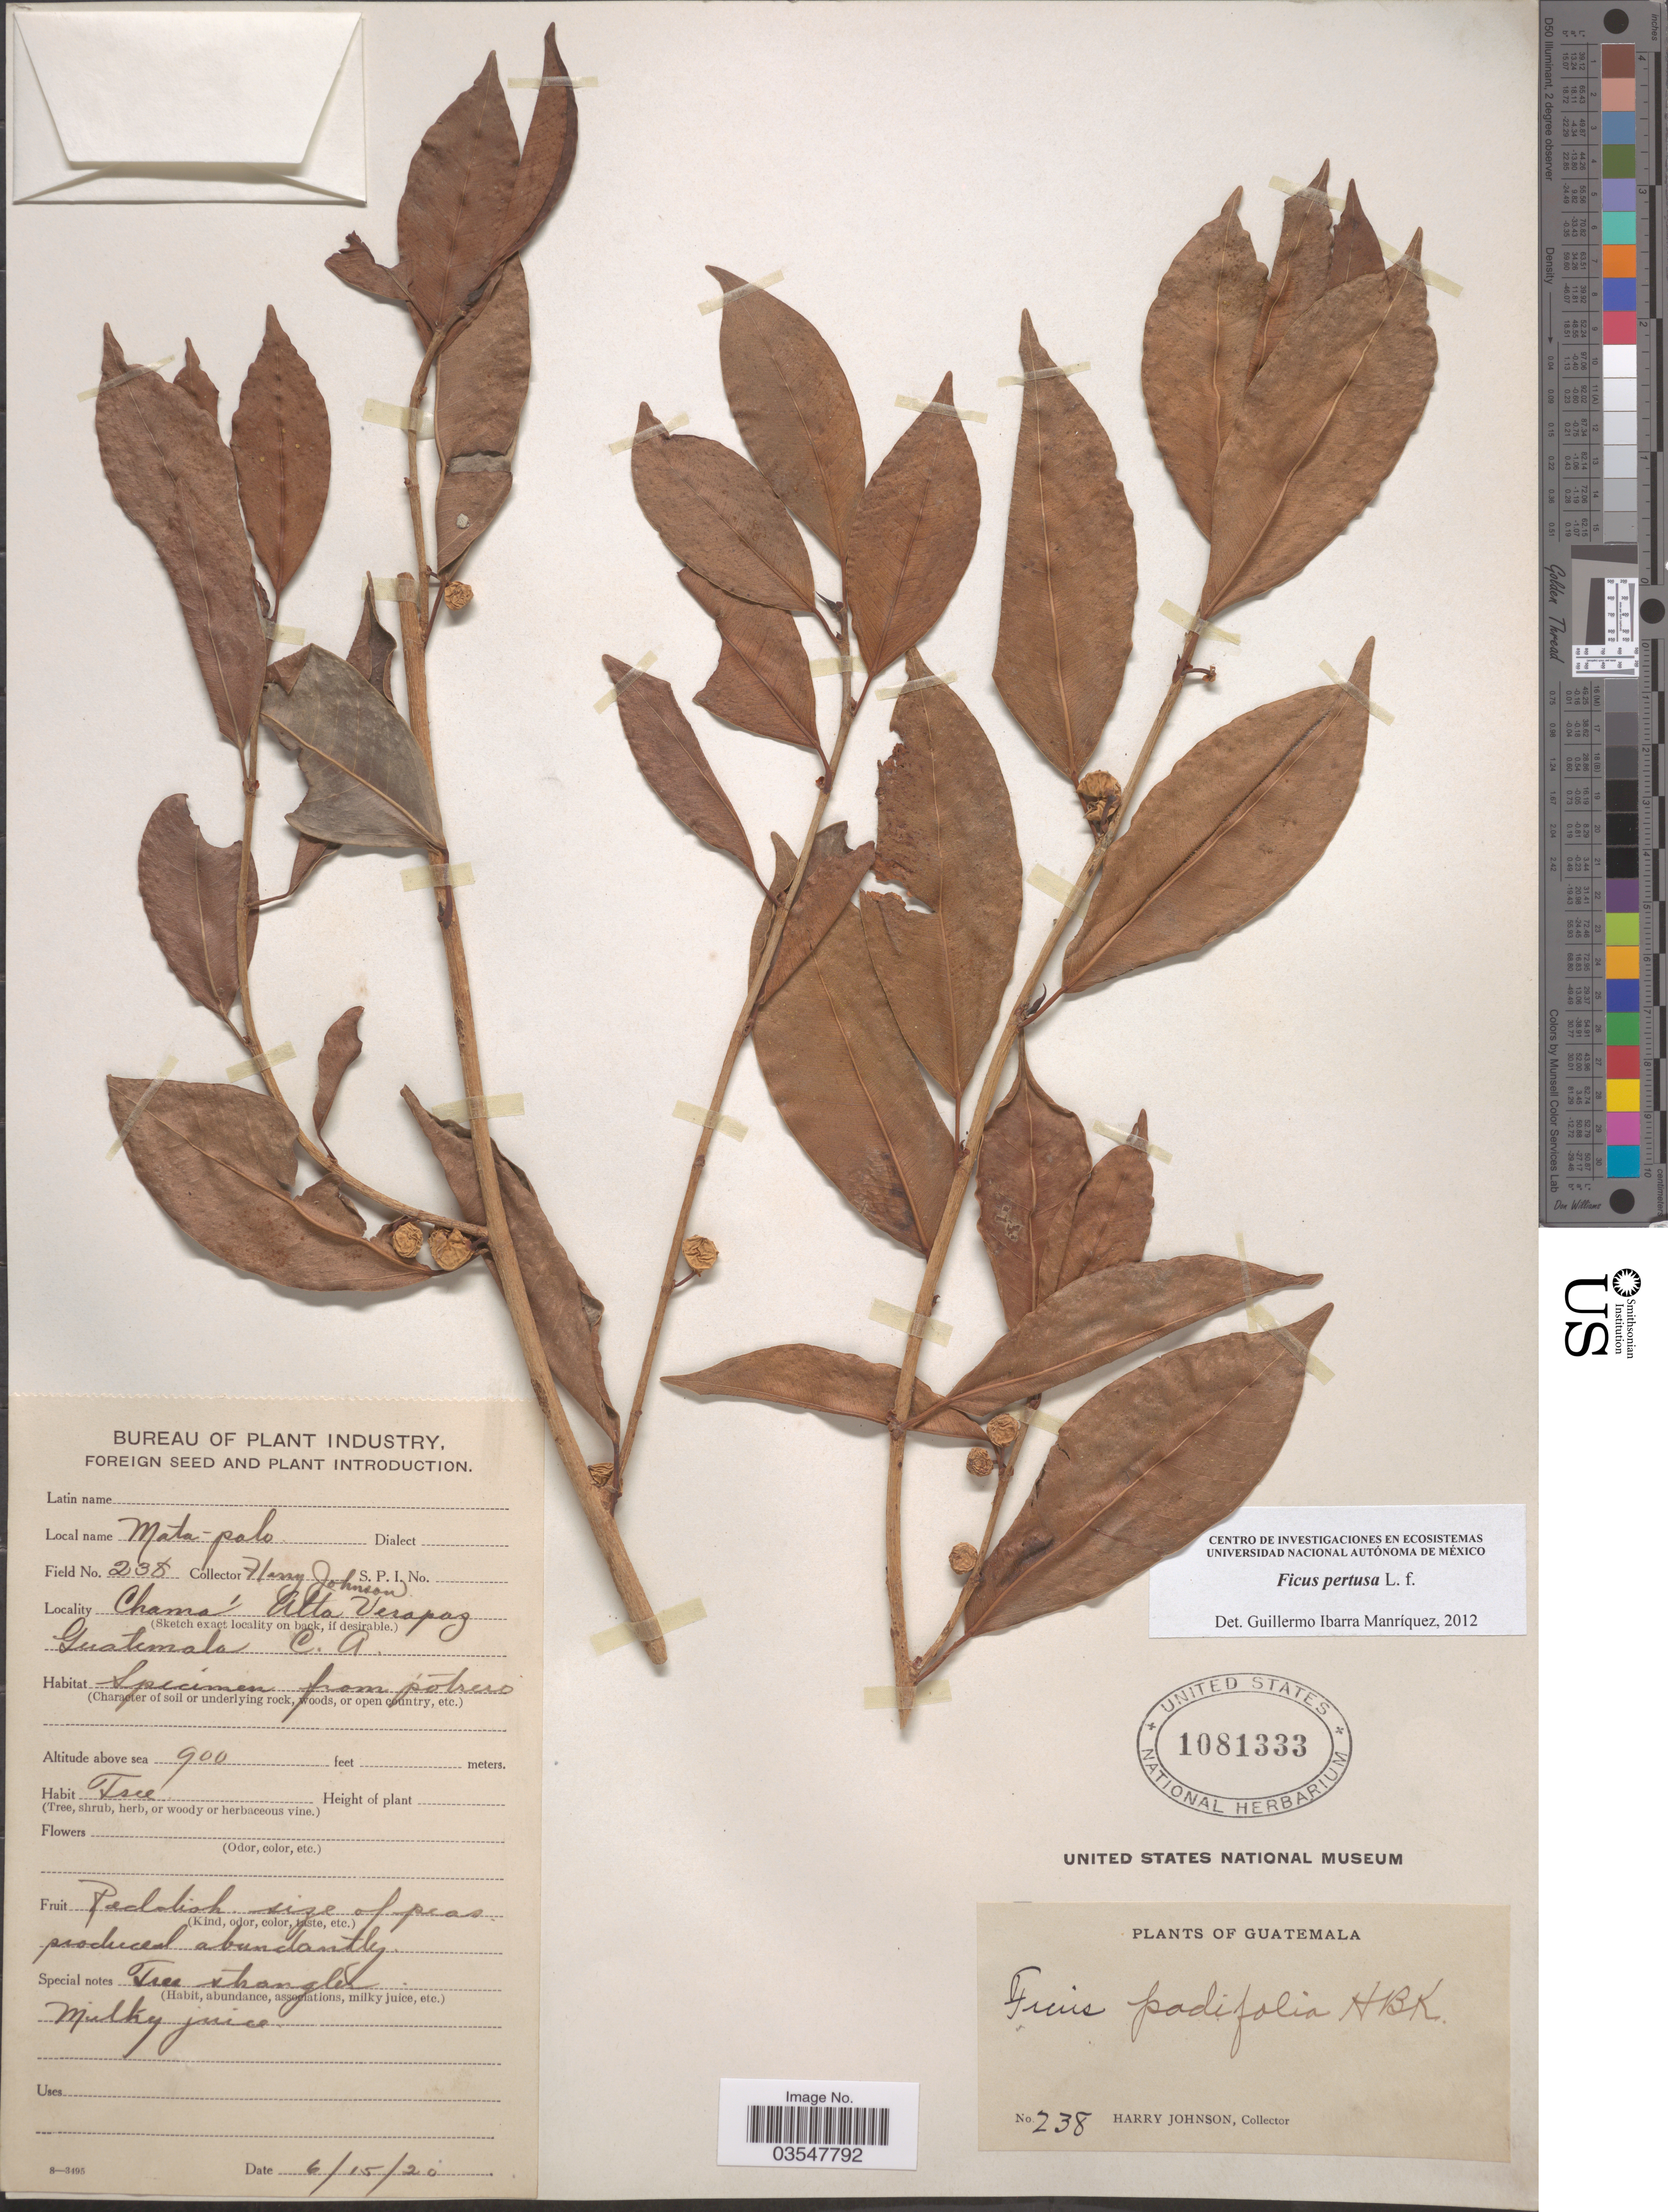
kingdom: Plantae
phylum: Tracheophyta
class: Magnoliopsida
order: Rosales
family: Moraceae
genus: Ficus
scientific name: Ficus pertusa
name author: L. f.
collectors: H. Johnson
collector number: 238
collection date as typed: Transcribed d/m/y: 15/6/20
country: Guatemala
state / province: Alta Verapaz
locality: Chama.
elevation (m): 274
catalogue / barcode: US 1081333